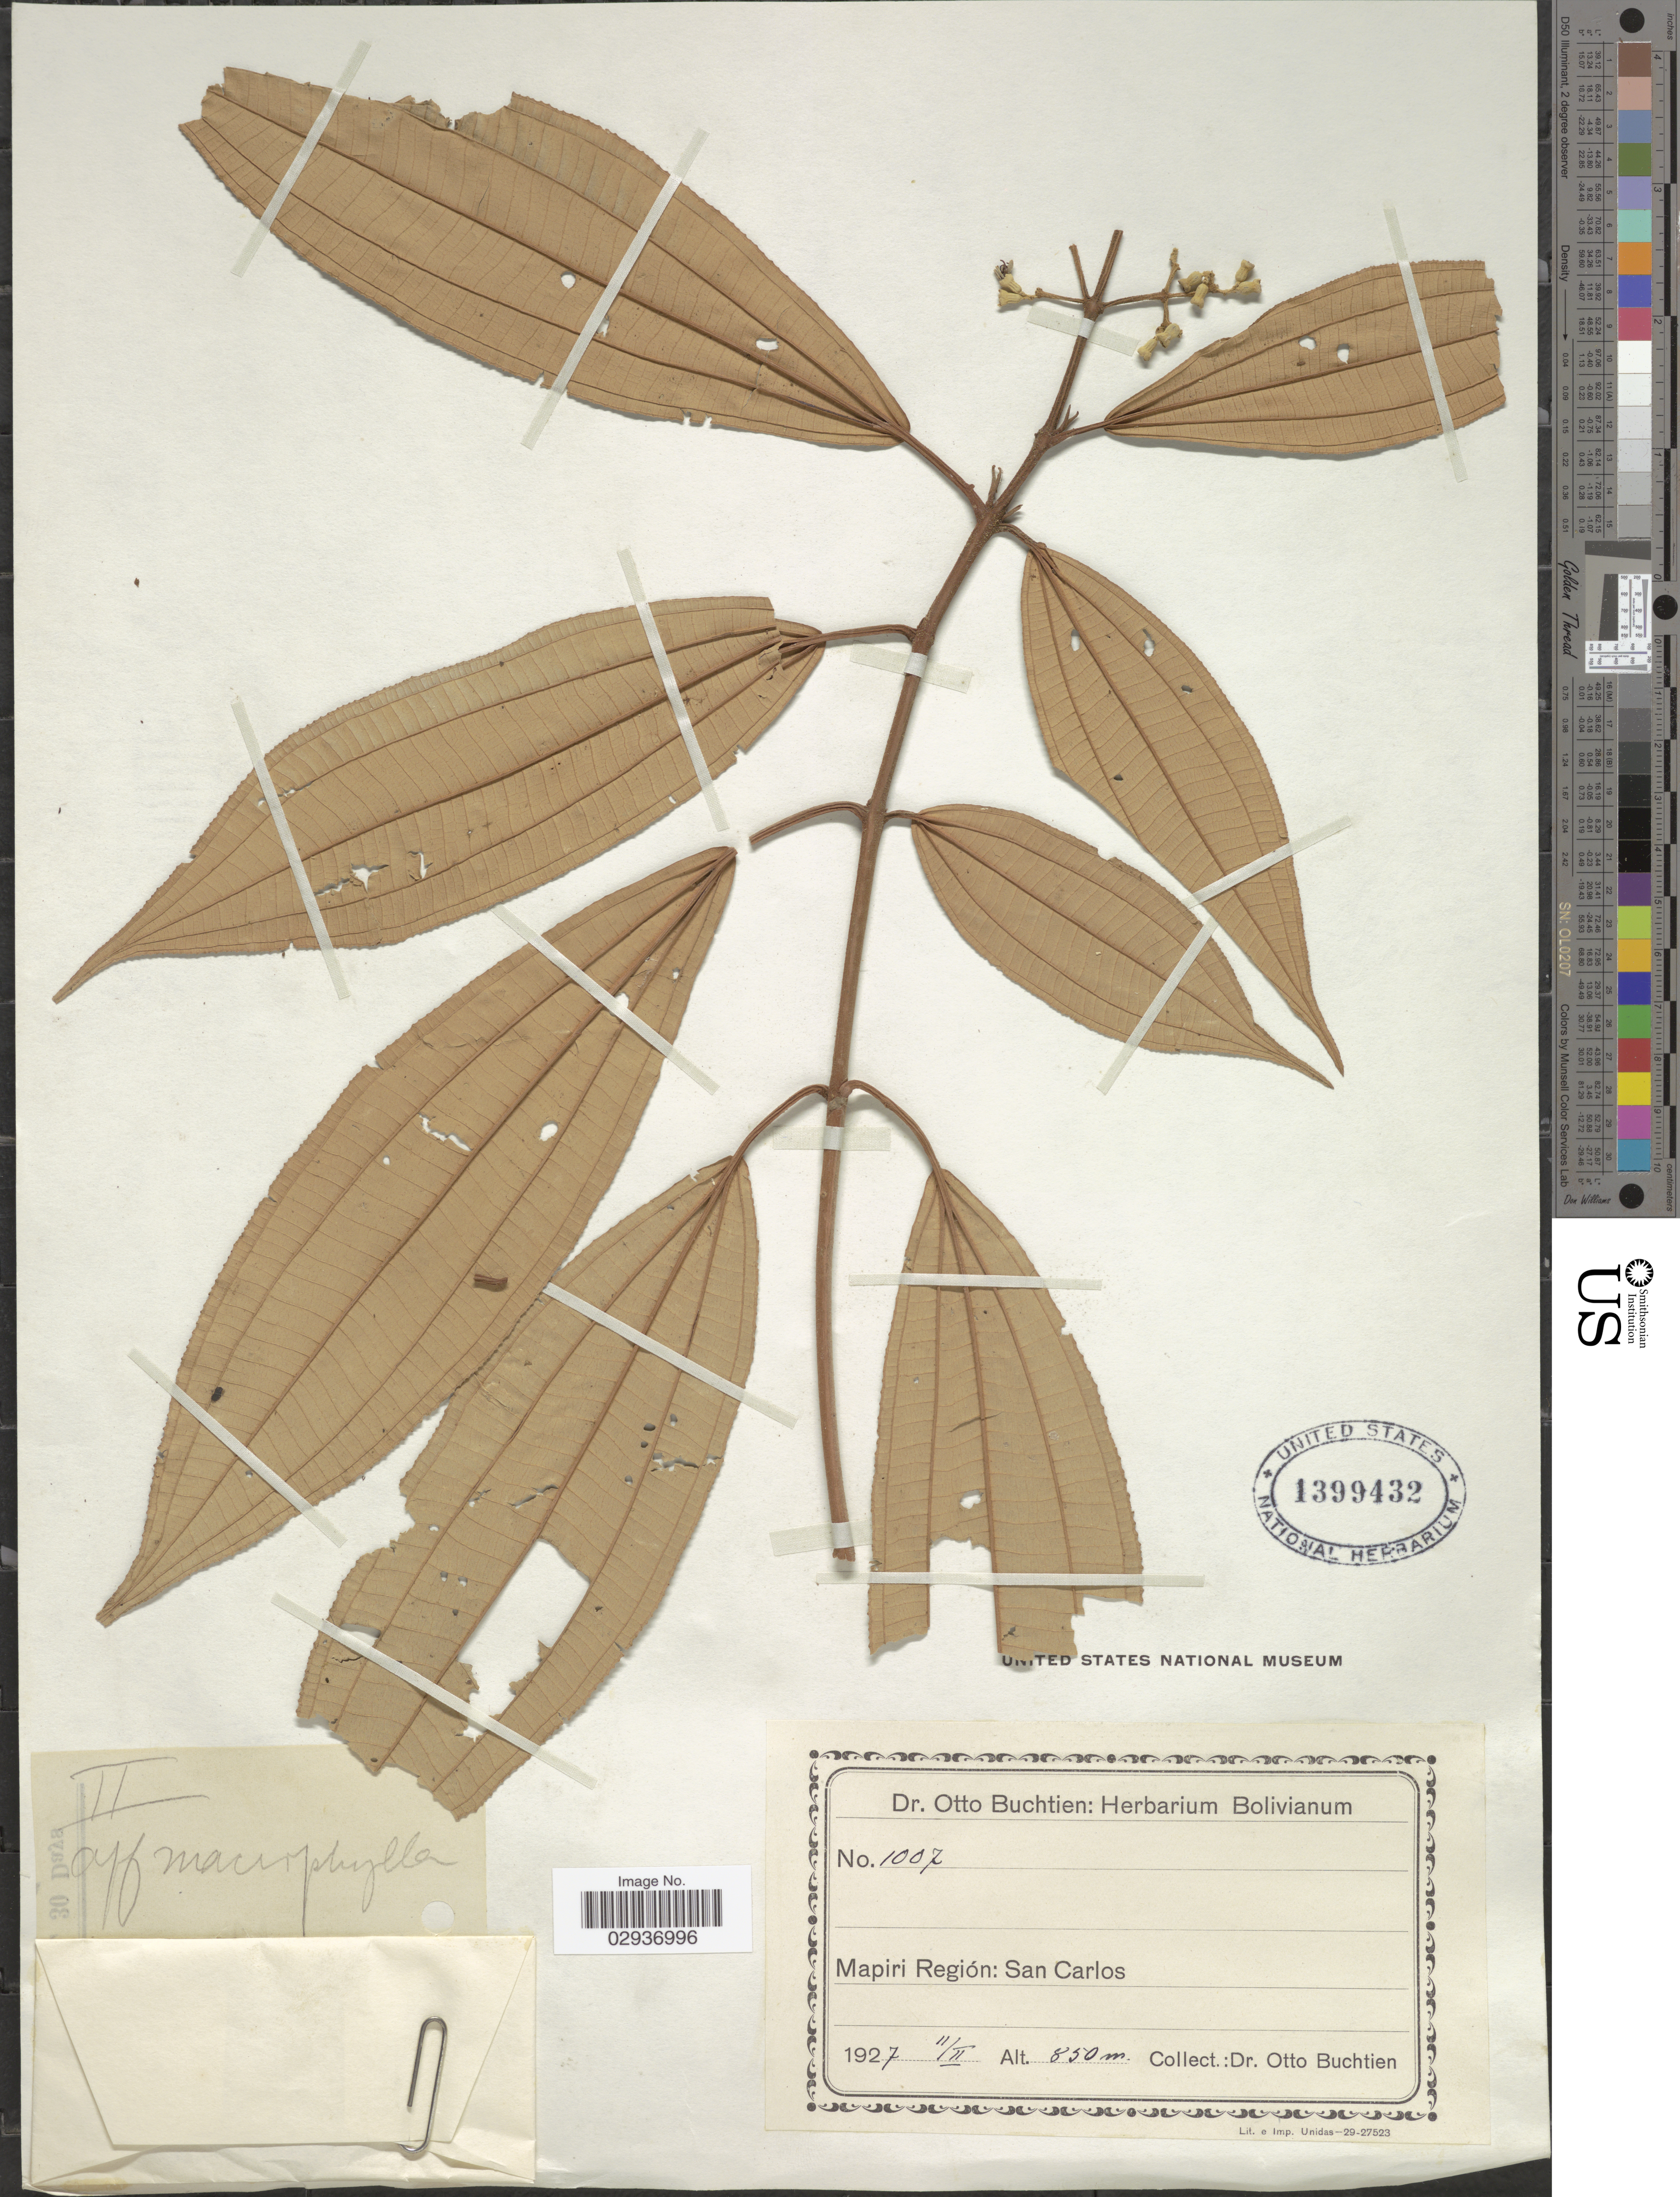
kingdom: Plantae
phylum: Tracheophyta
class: Magnoliopsida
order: Myrtales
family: Melastomataceae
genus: Miconia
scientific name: Miconia bubalina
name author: Naudin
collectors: O. Buchtien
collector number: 1007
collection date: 1927-02-11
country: Bolivia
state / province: La Paz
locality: Mapiri Región: San Carlos.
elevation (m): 850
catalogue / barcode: US 1399432